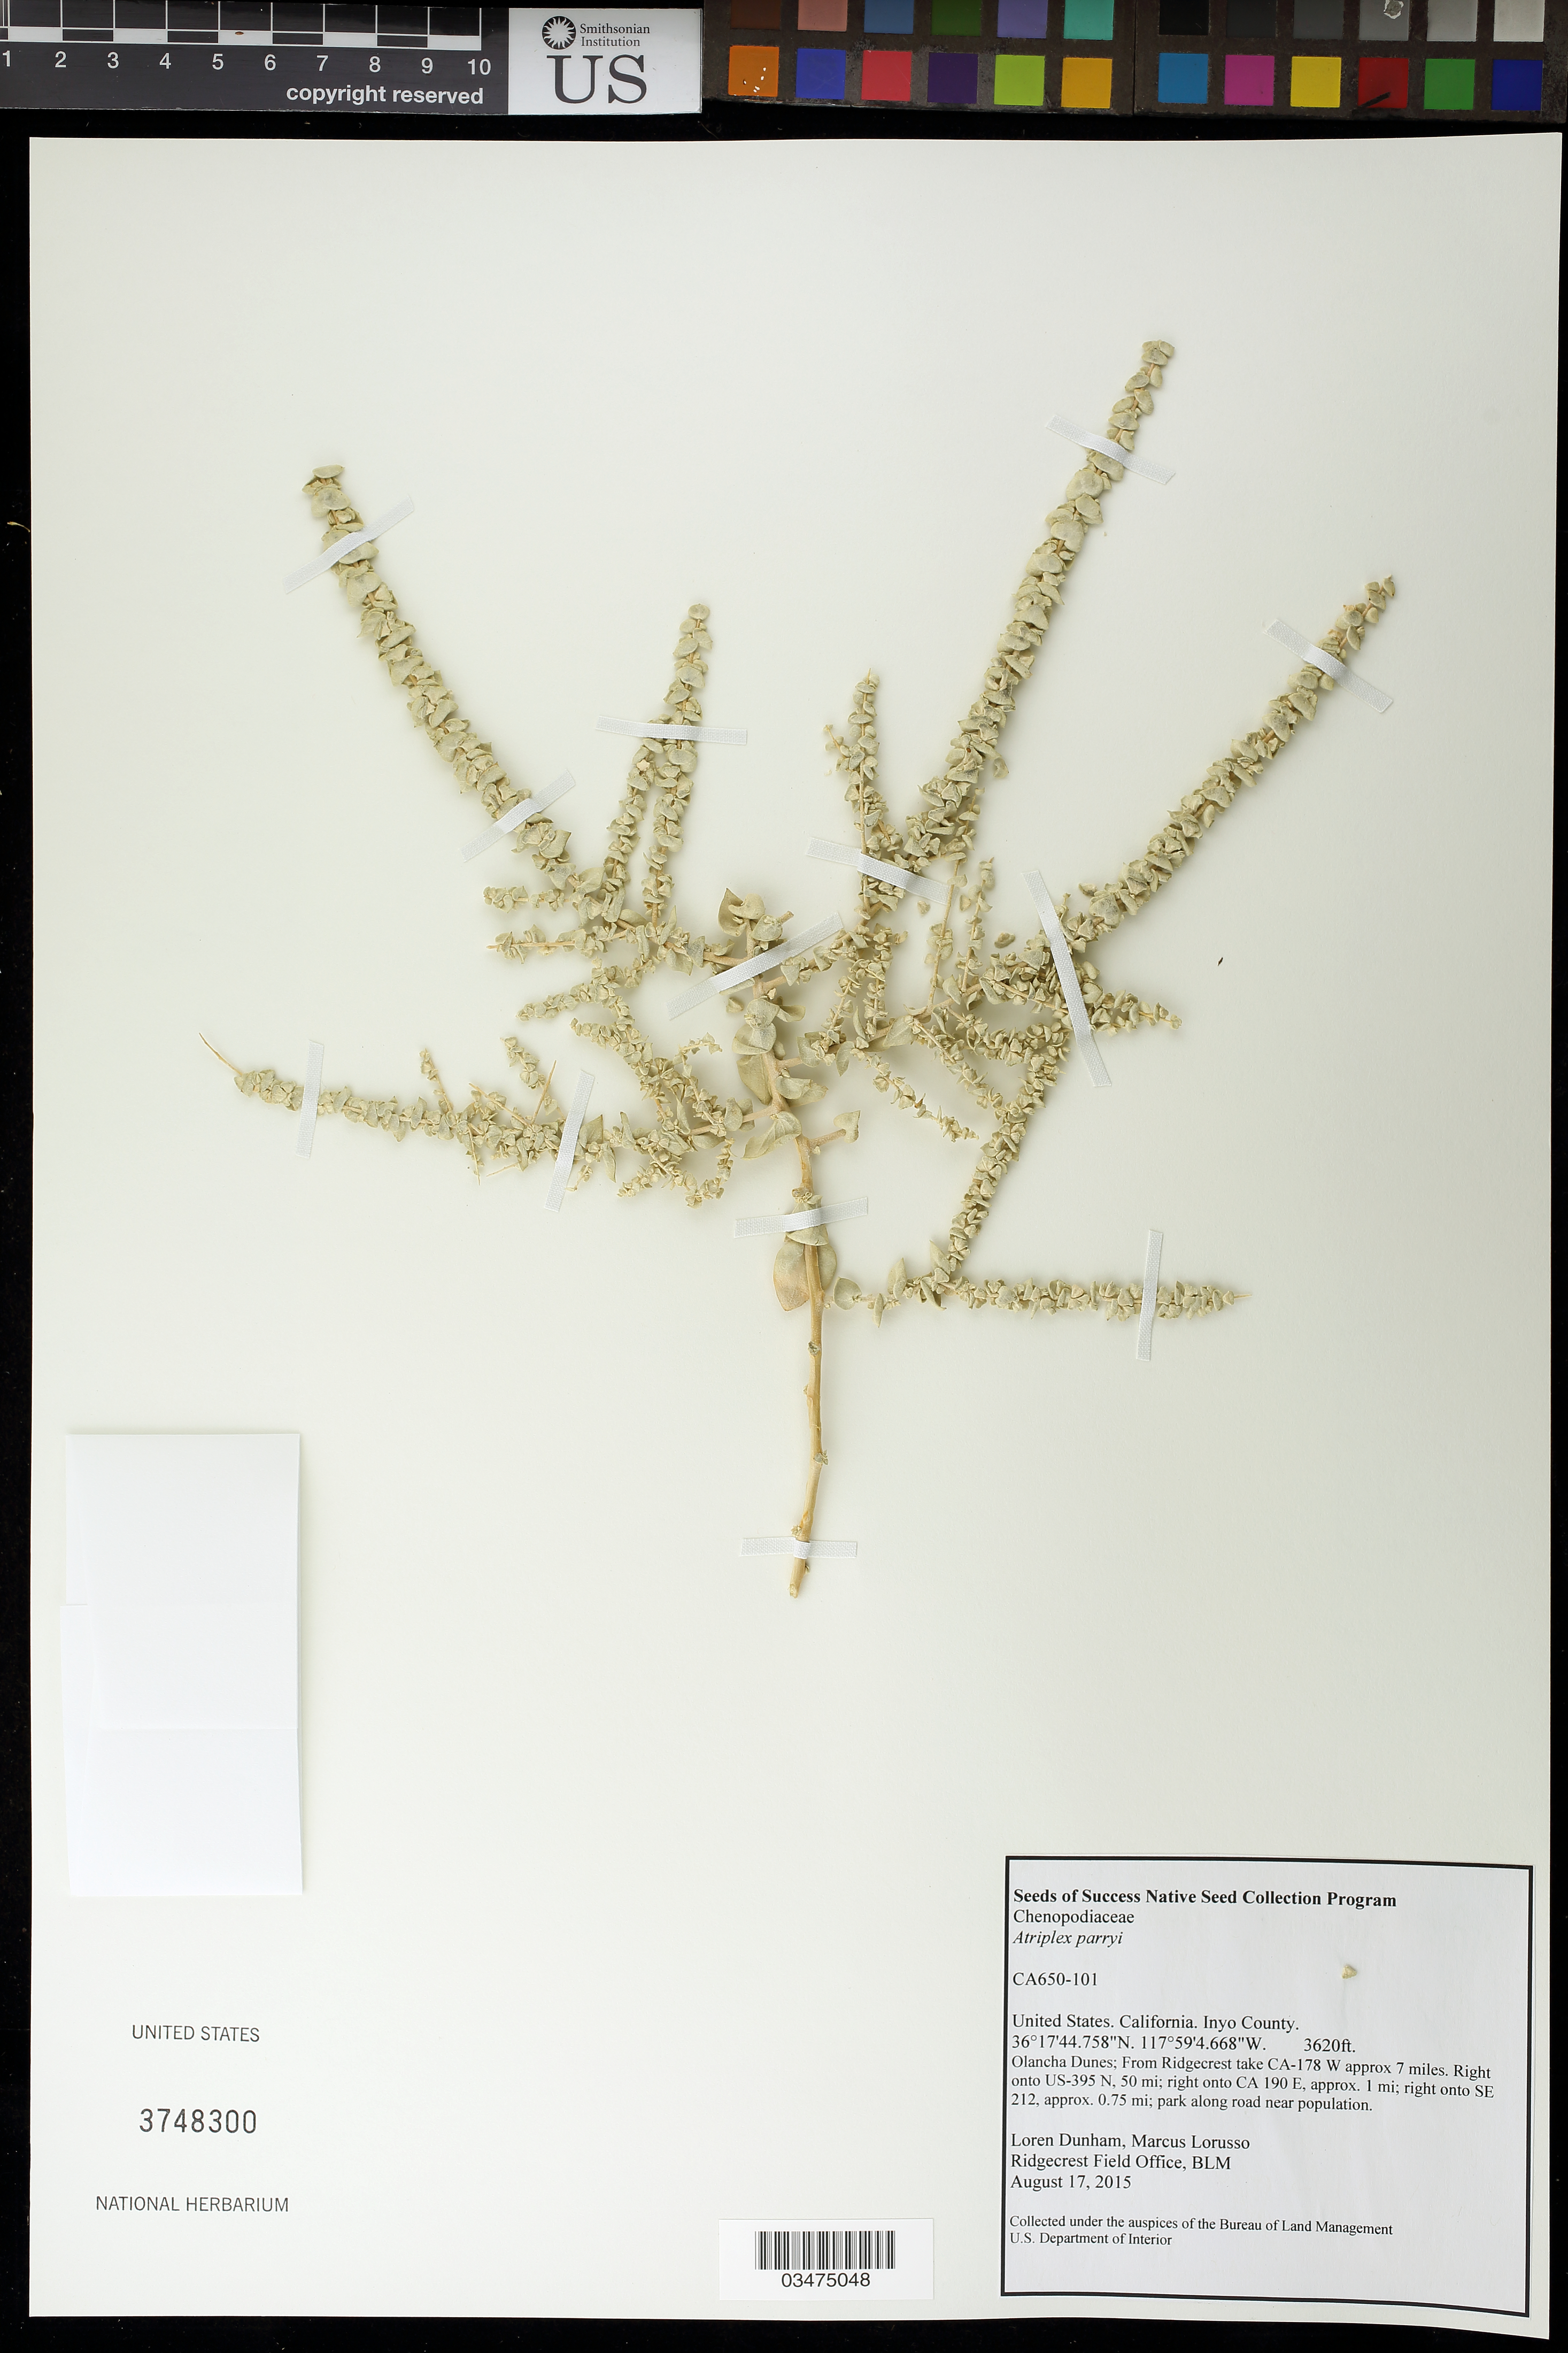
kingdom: Plantae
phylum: Tracheophyta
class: Magnoliopsida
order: Caryophyllales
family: Amaranthaceae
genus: Atriplex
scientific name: Atriplex parryi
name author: S. Watson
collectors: L. Dunham & M. Lorusso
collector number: CA650-101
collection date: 2015-08-17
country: United States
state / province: California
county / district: Inyo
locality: Olancha Dunes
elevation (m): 1103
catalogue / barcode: US 3748300